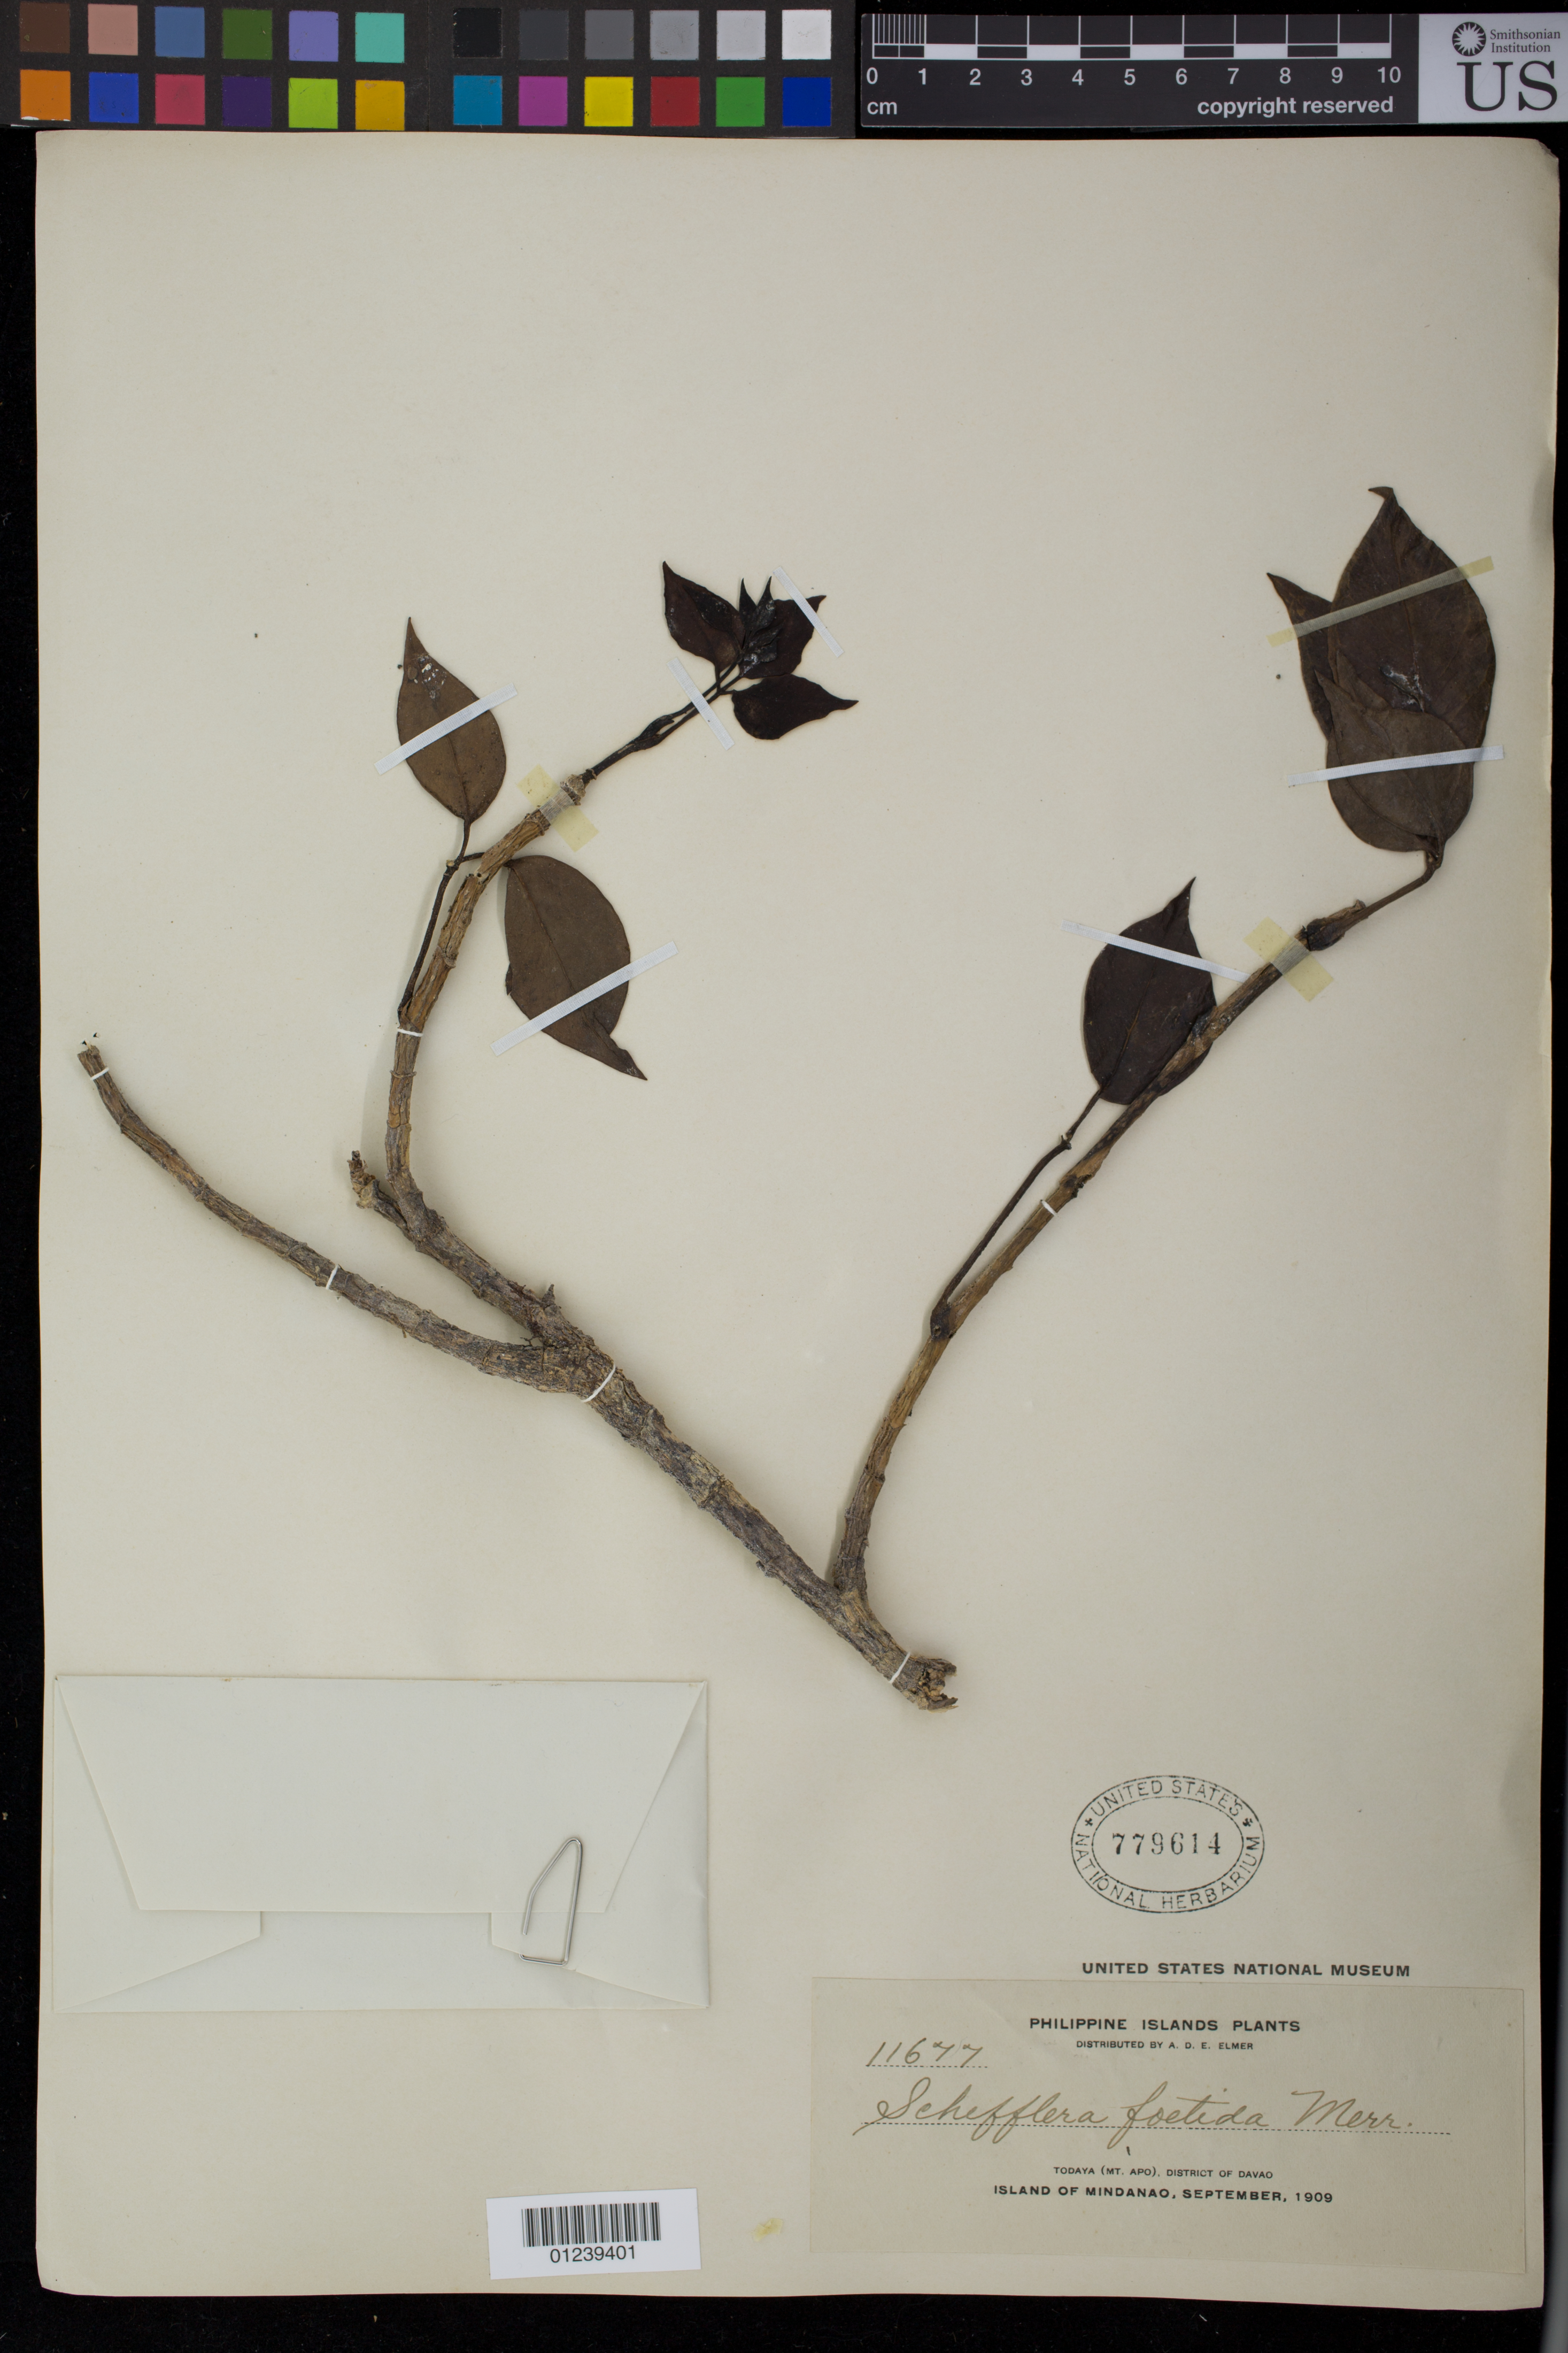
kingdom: Plantae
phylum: Tracheophyta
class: Magnoliopsida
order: Apiales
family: Araliaceae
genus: Schefflera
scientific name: Schefflera foetida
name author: Merr.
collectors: A. D. E. Elmer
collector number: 11677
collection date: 1909-09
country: Philippines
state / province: Davao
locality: Todaya (Mt. Apo) District of Davao, Island of Mindanao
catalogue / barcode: US 779614